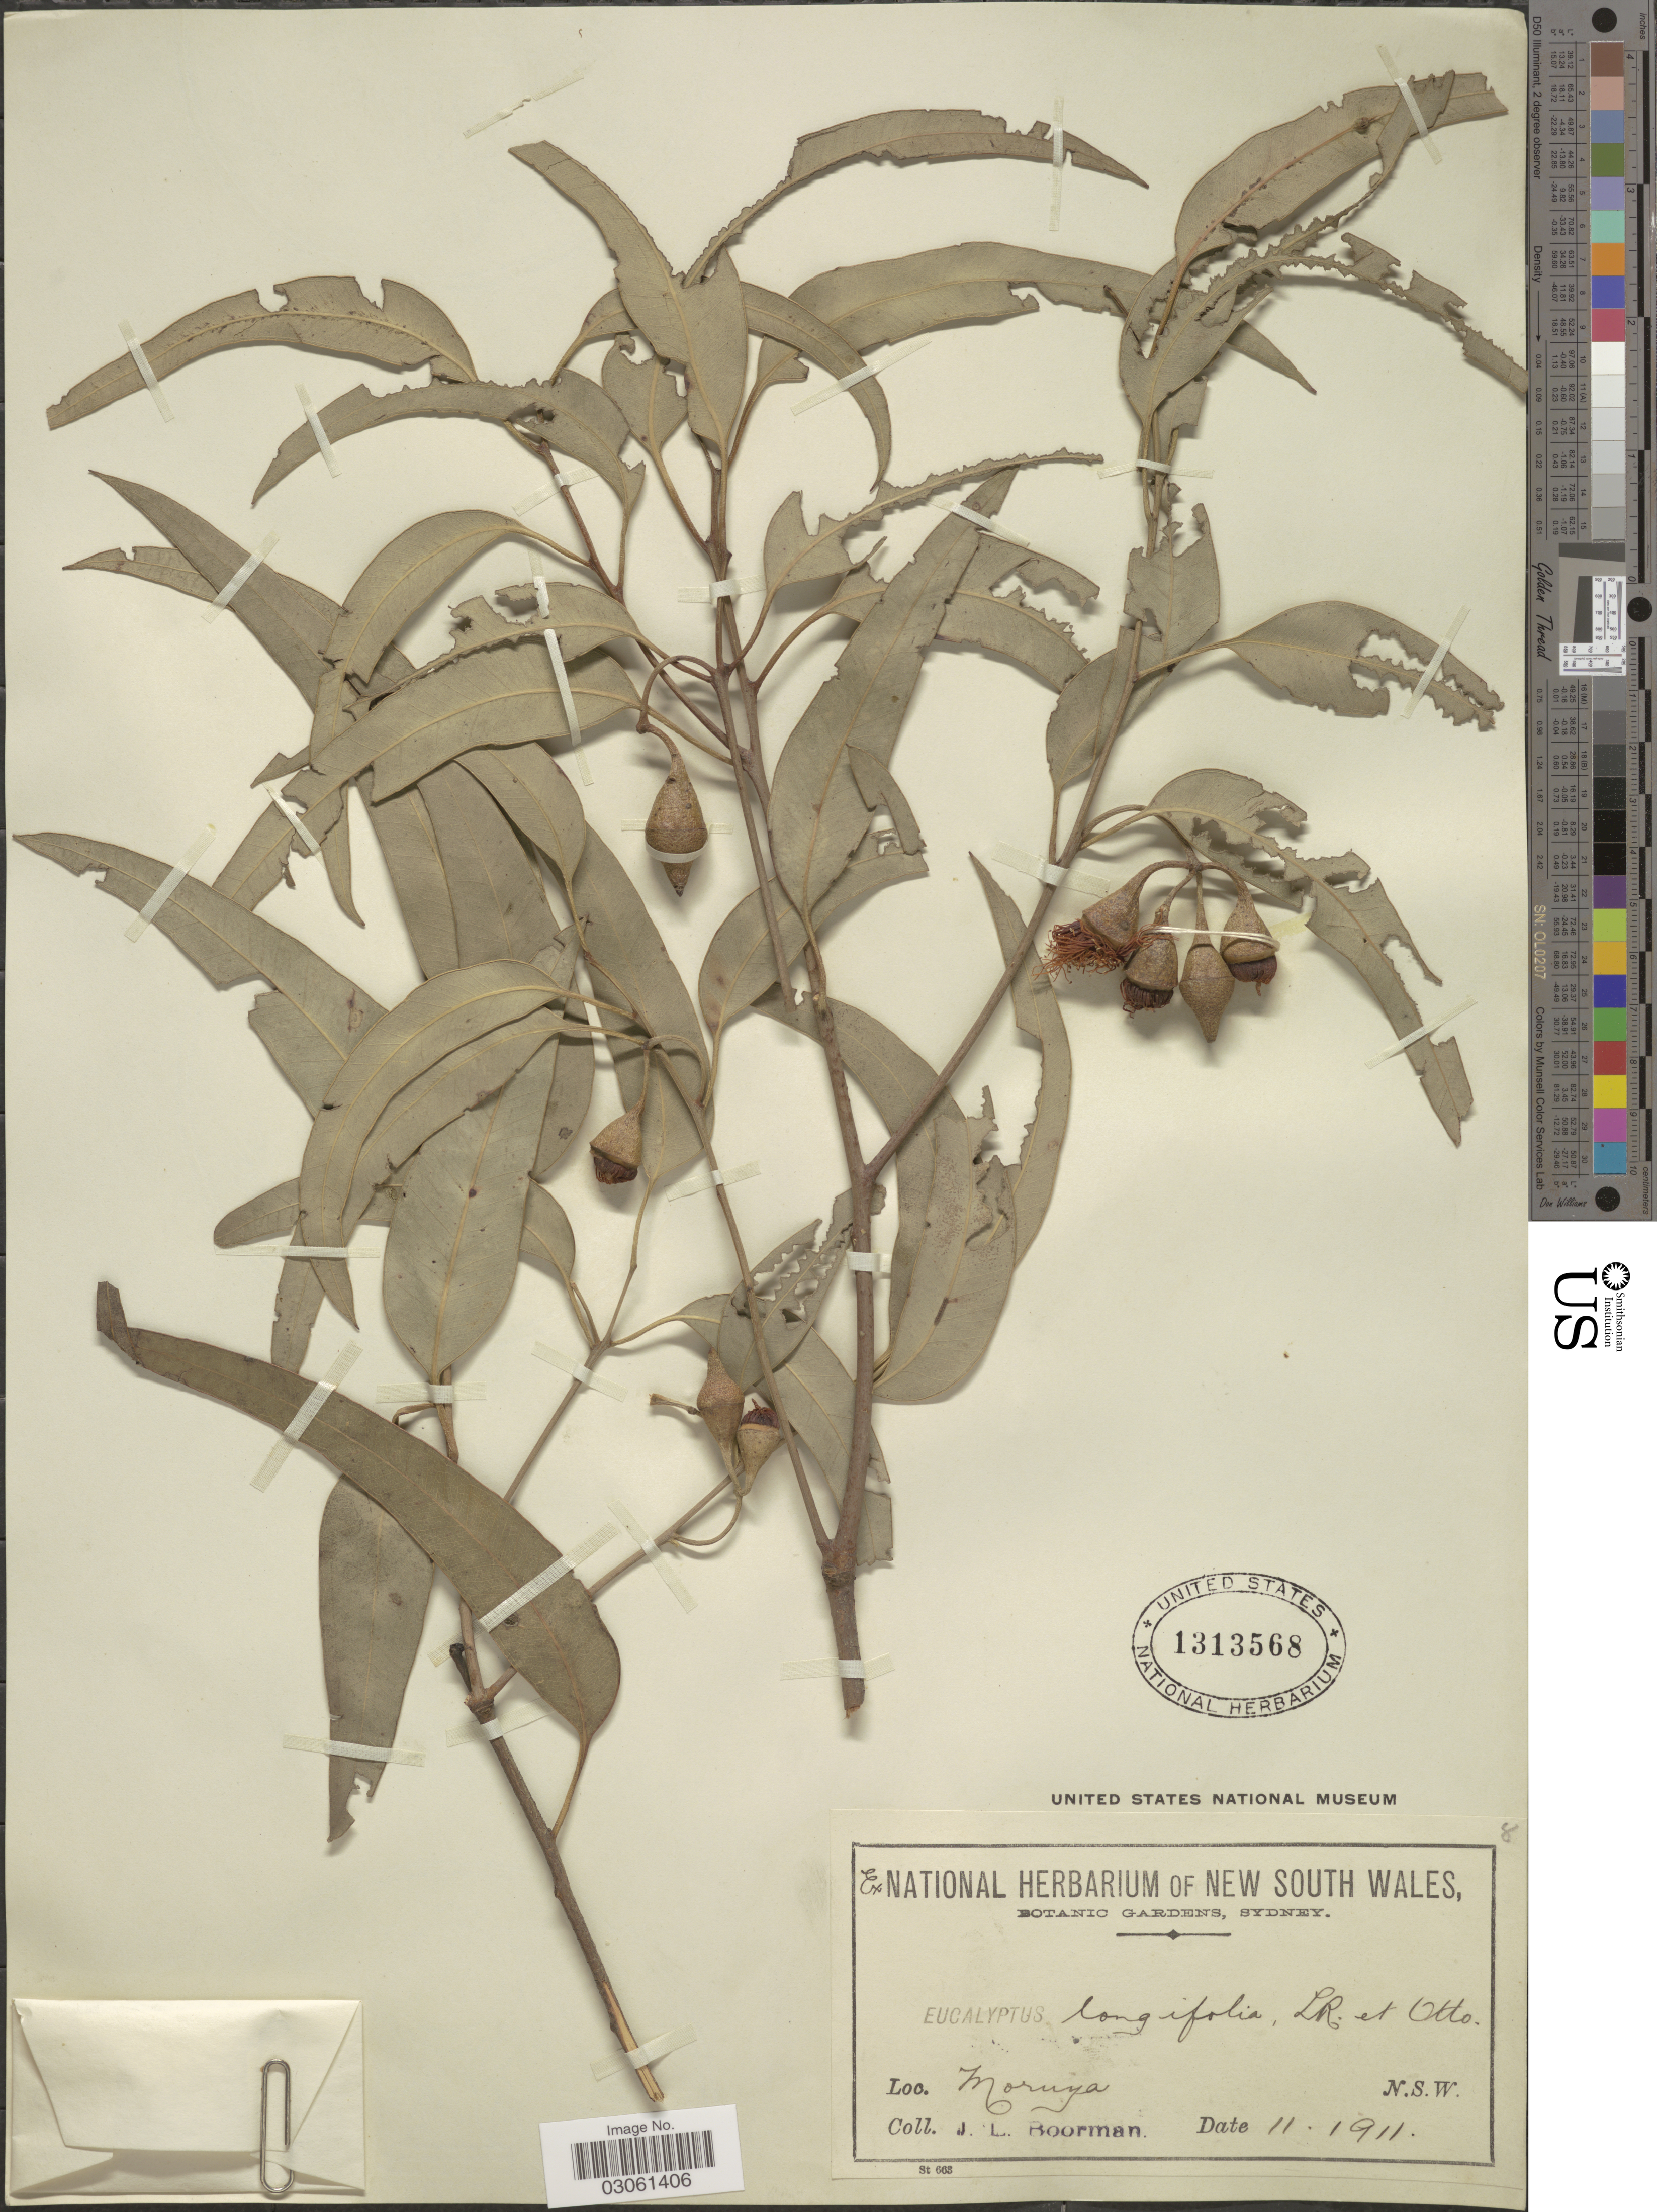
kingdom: Plantae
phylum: Tracheophyta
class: Magnoliopsida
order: Myrtales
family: Myrtaceae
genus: Eucalyptus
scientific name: Eucalyptus longifolia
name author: Link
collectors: J. Boorman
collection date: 1911-11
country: Australia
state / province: New South Wales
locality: Moruya. N. S. W.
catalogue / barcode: US 1313568